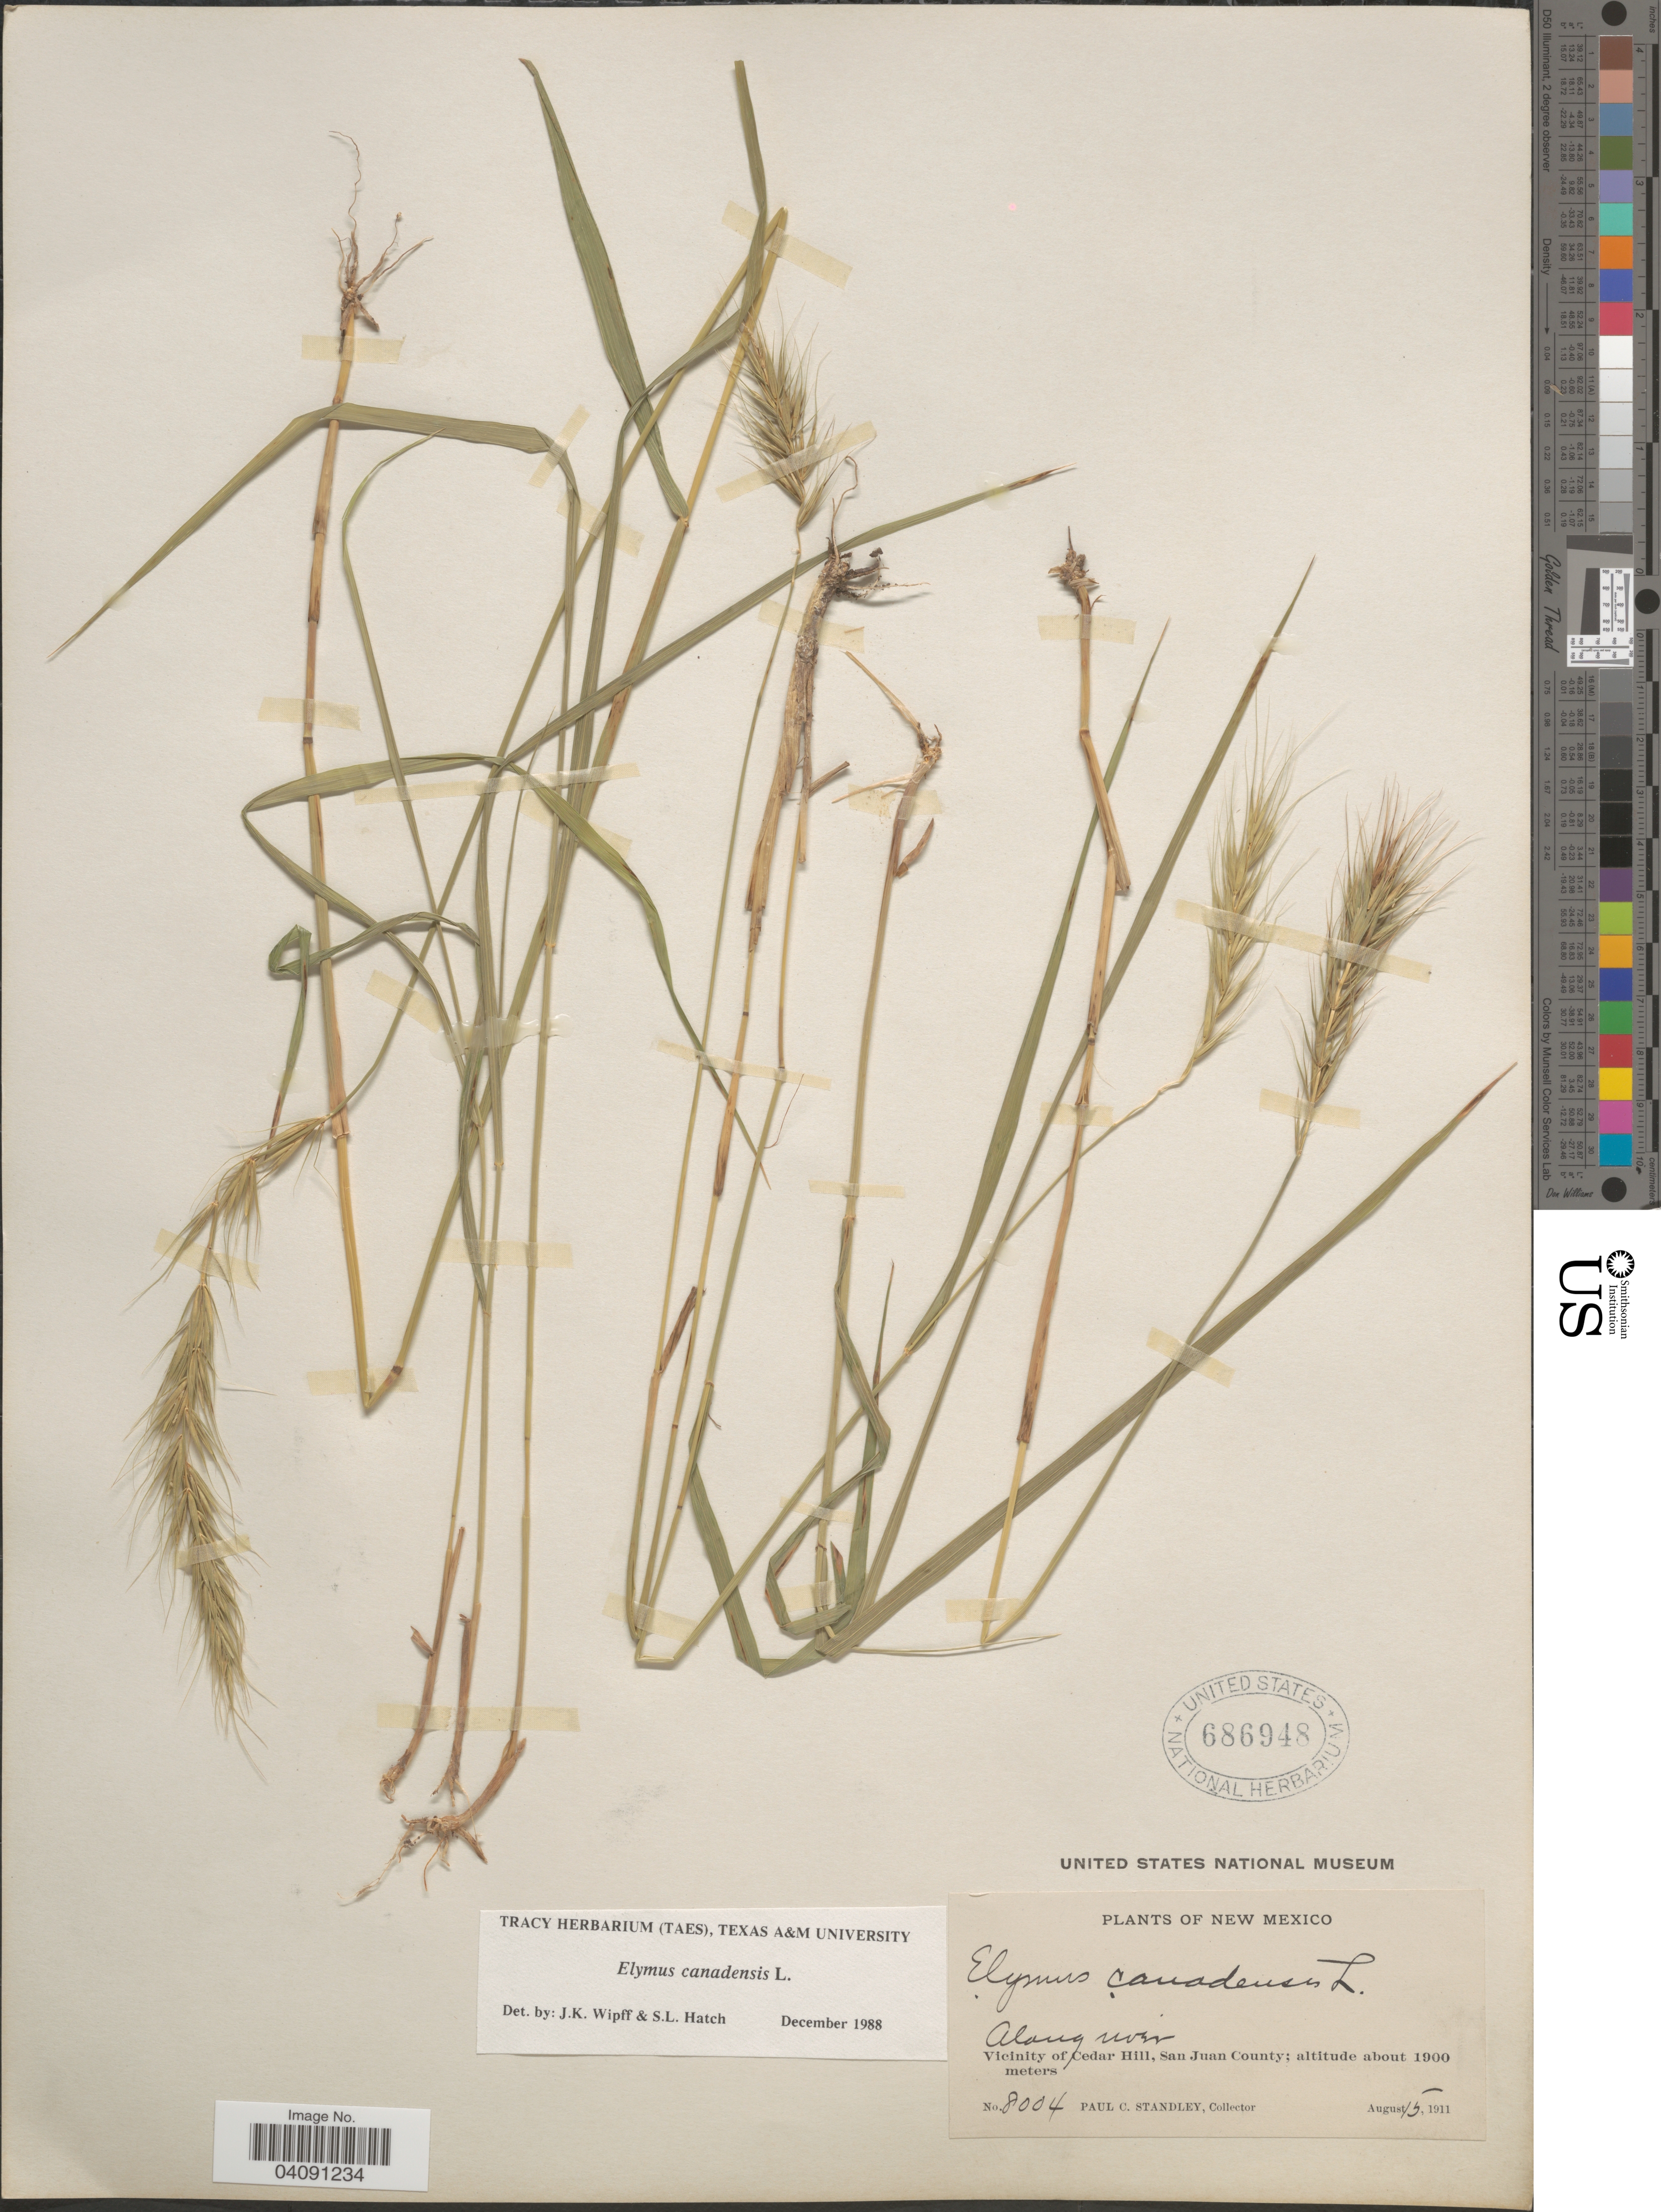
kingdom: Plantae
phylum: Tracheophyta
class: Liliopsida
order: Poales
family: Poaceae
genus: Elymus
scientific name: Elymus canadensis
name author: L.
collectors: P. C. Standley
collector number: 8004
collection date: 1911-08-15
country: United States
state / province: New Mexico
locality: Along river. Vicinity of Cedar Hill, San Juan County.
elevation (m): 1900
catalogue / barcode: US 686948